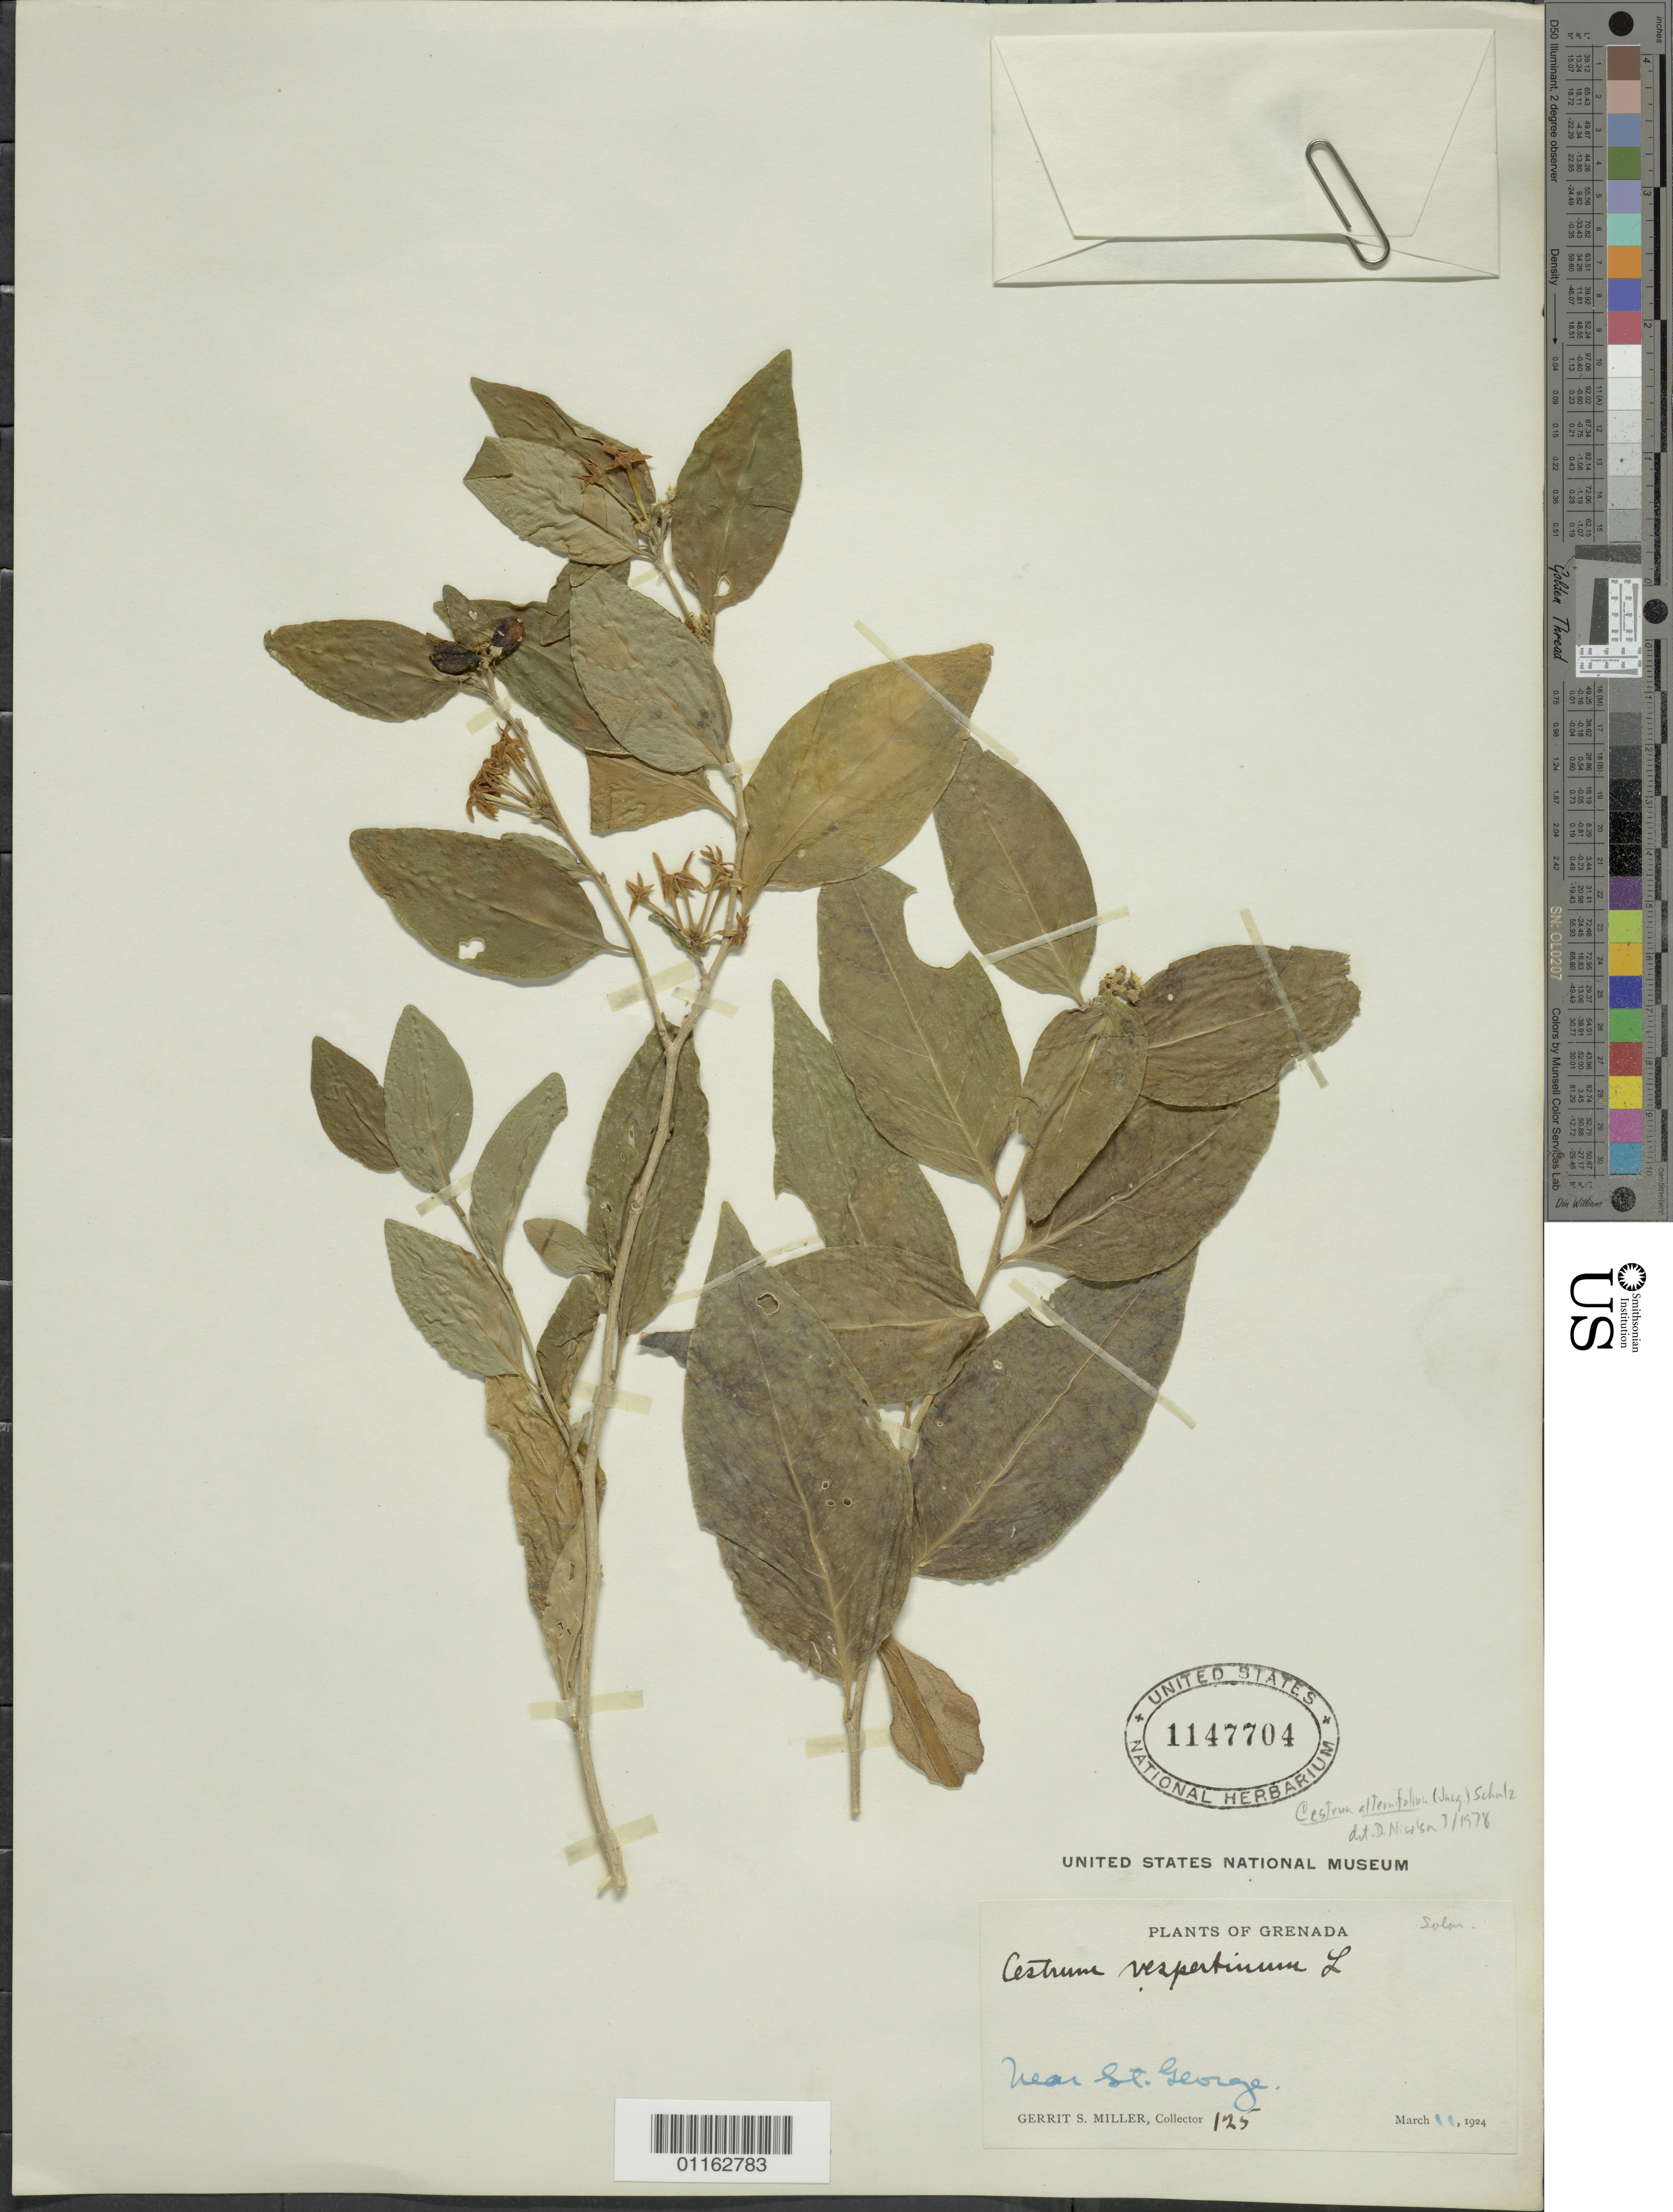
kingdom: Plantae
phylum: Tracheophyta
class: Magnoliopsida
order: Solanales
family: Solanaceae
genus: Cestrum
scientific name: Cestrum alternifolium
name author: (Jacq.) O.E. Schulz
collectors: G. S. Miller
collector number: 125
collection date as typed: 11 Mar 1924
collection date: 1924-03-11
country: Grenada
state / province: Saint George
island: Grenada I.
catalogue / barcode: US 1147704